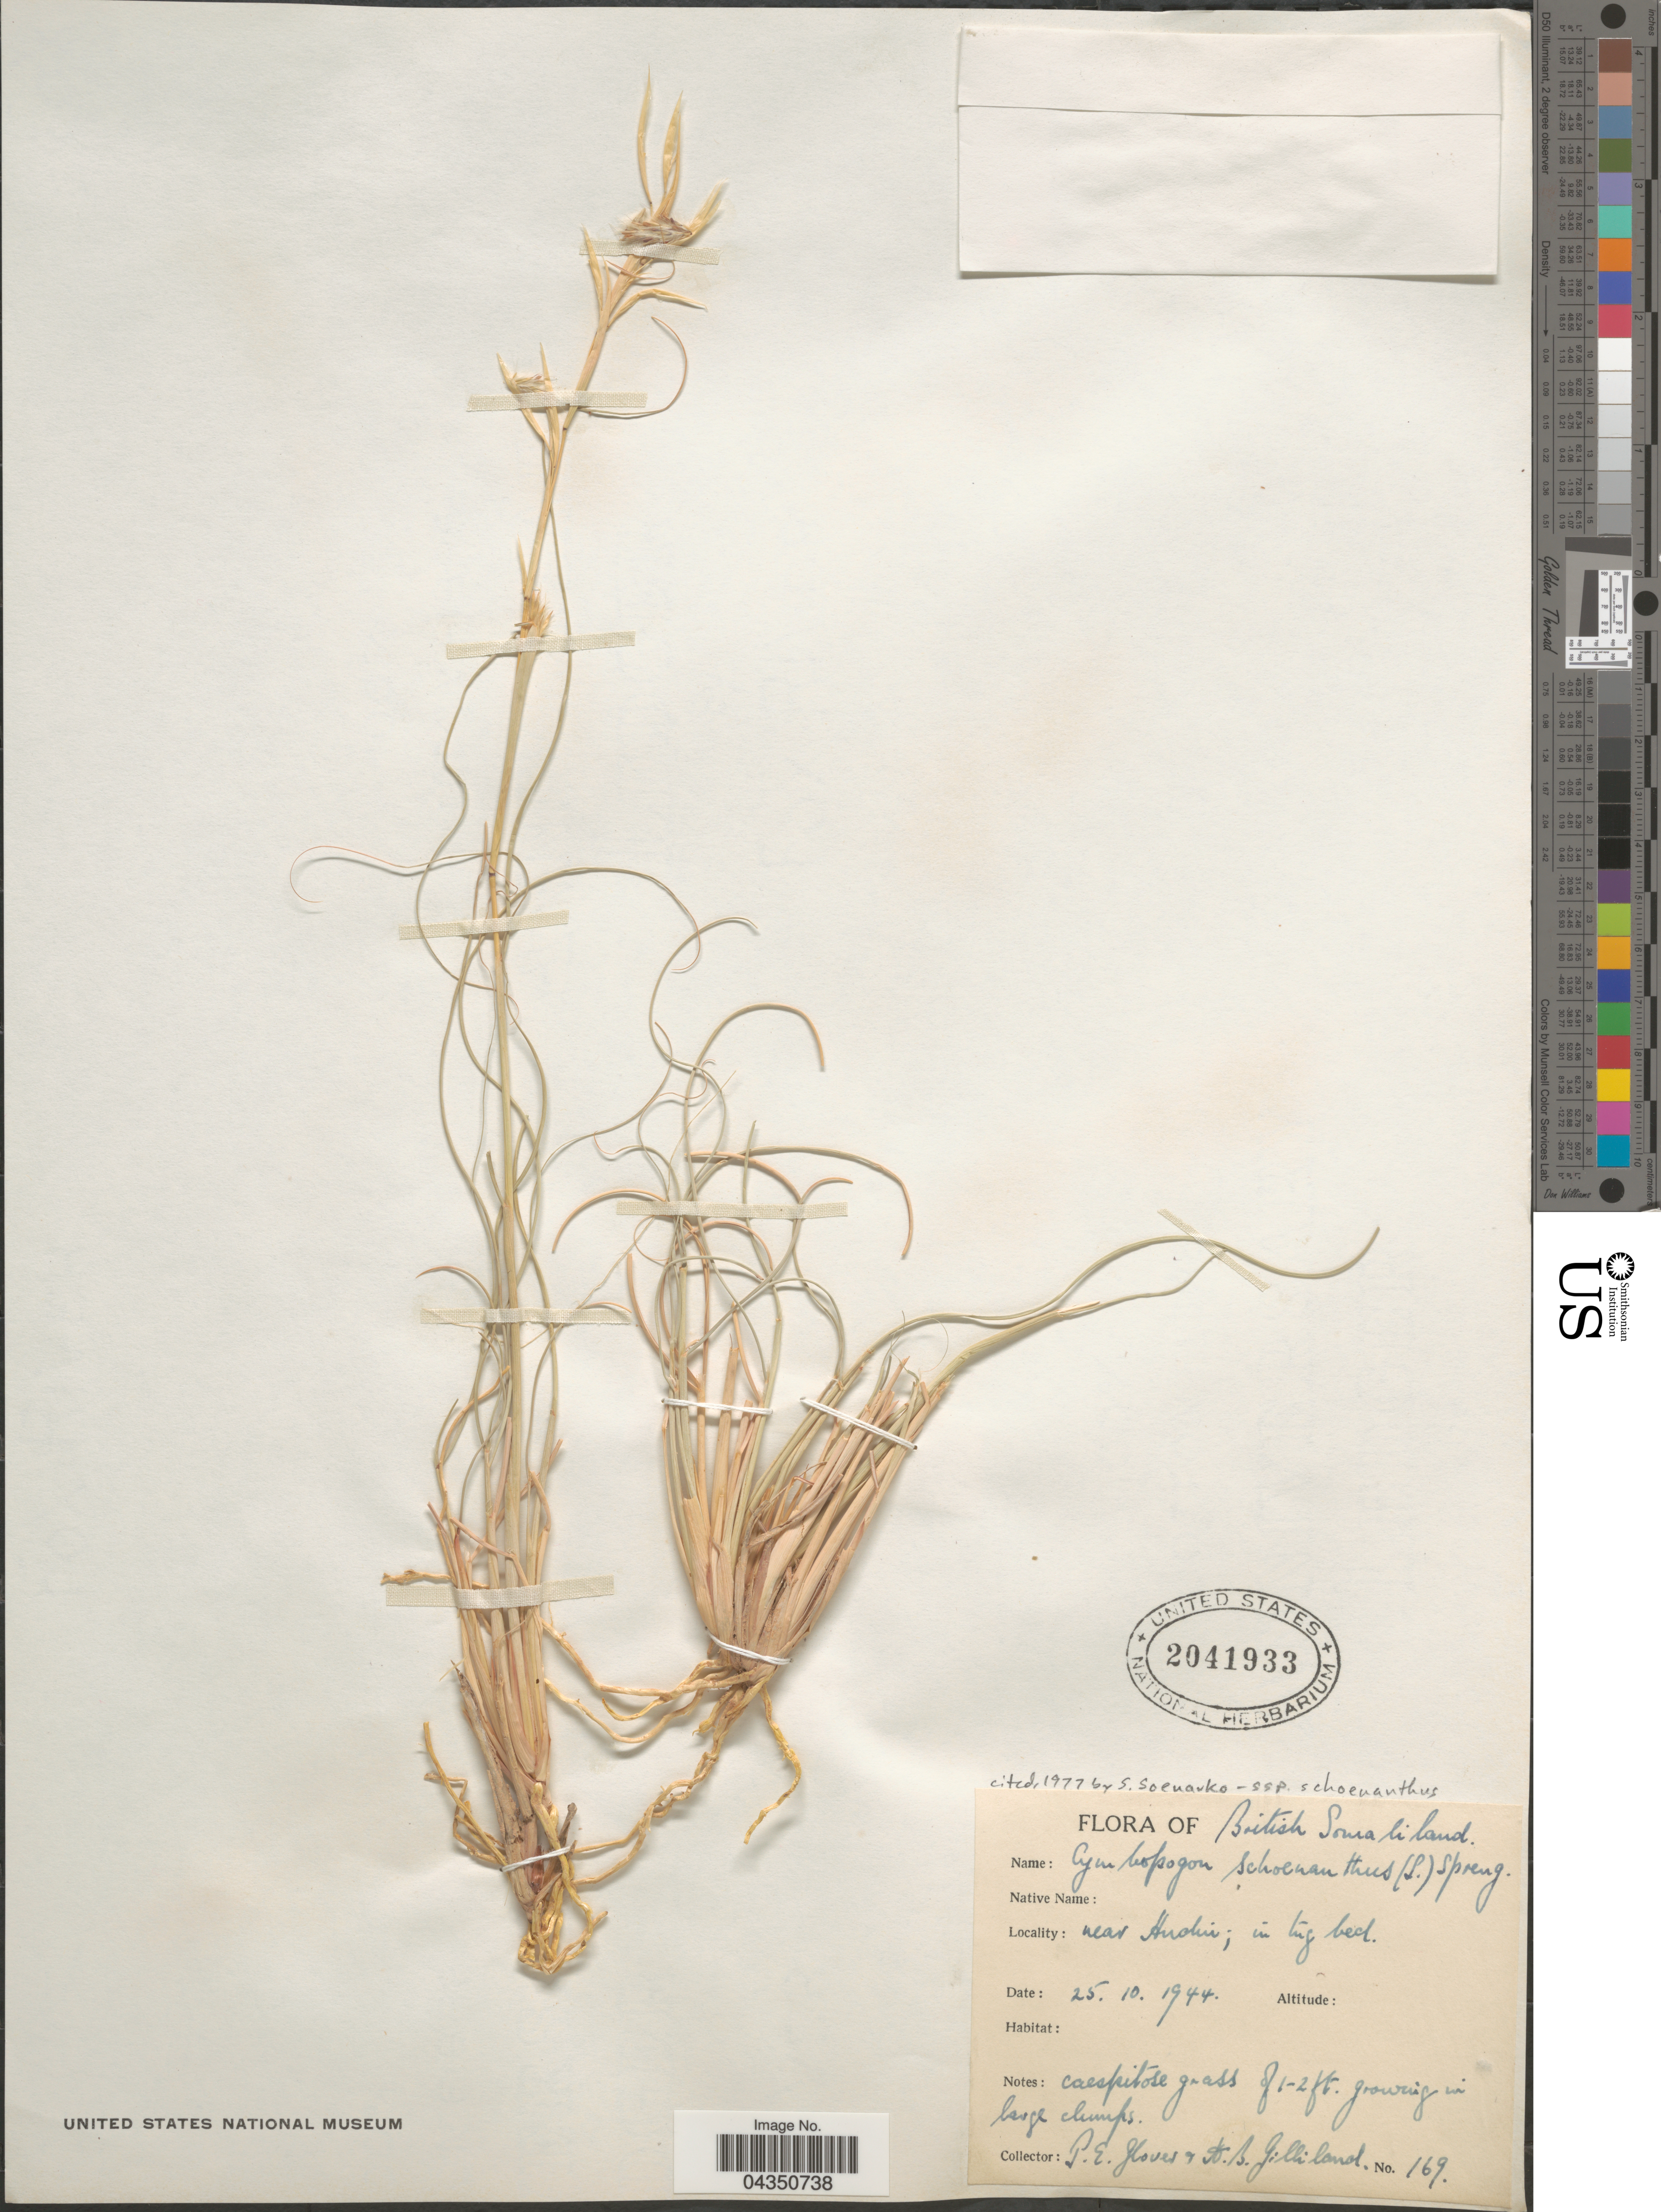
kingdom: Plantae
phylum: Tracheophyta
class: Liliopsida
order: Poales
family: Poaceae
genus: Cymbopogon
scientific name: Cymbopogon schoenanthus subsp. proximus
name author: (Hochst. ex A. Rich.) Maire & Weiller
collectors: P. Glover & H. Gilliland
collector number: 169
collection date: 1944-10-25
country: Somalia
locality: British Somaliland. Near Hudin [interpreted].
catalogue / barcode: US 2041933